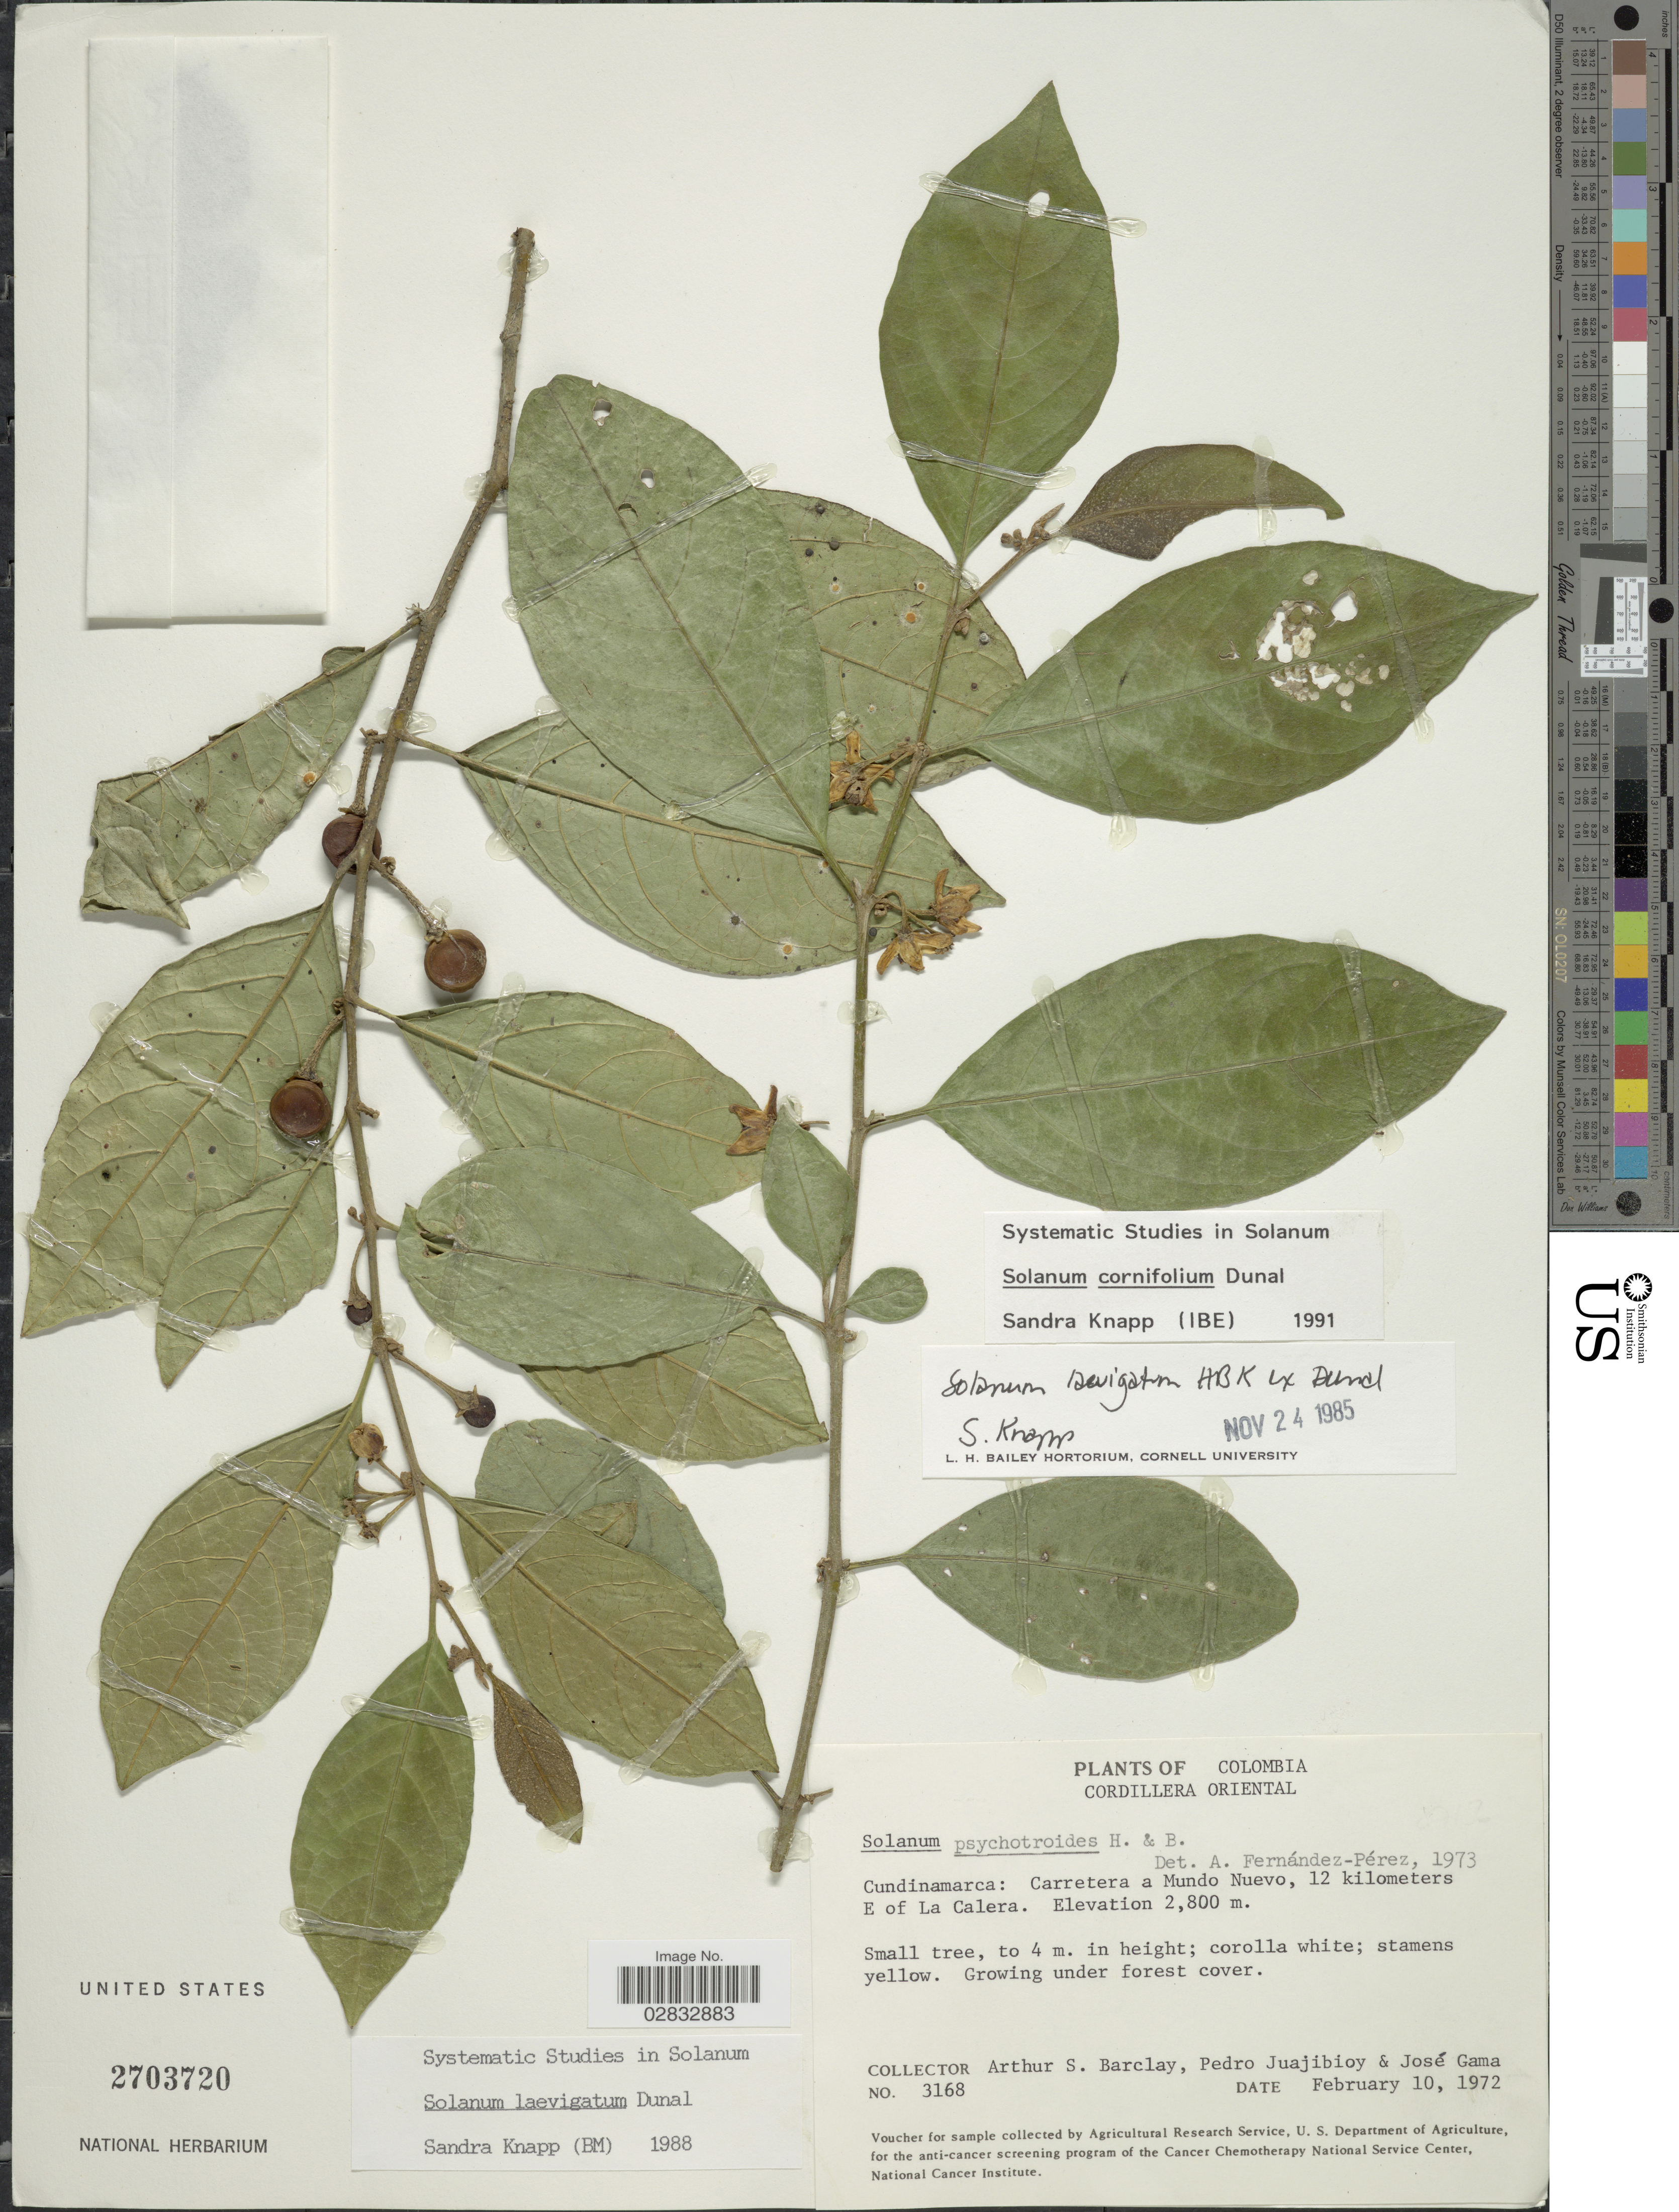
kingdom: Plantae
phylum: Tracheophyta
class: Magnoliopsida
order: Solanales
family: Solanaceae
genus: Solanum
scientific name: Solanum cornifolium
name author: Dunal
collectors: A. S. Barclay, P. Juajibioy & J. Gama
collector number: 3168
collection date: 1972-02-10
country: Colombia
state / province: Cundinamarca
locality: Cordillera Oriental. Carretera a Mundo Nuevo, 12 kilometers E of La Calera.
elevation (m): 2800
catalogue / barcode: US 2703720